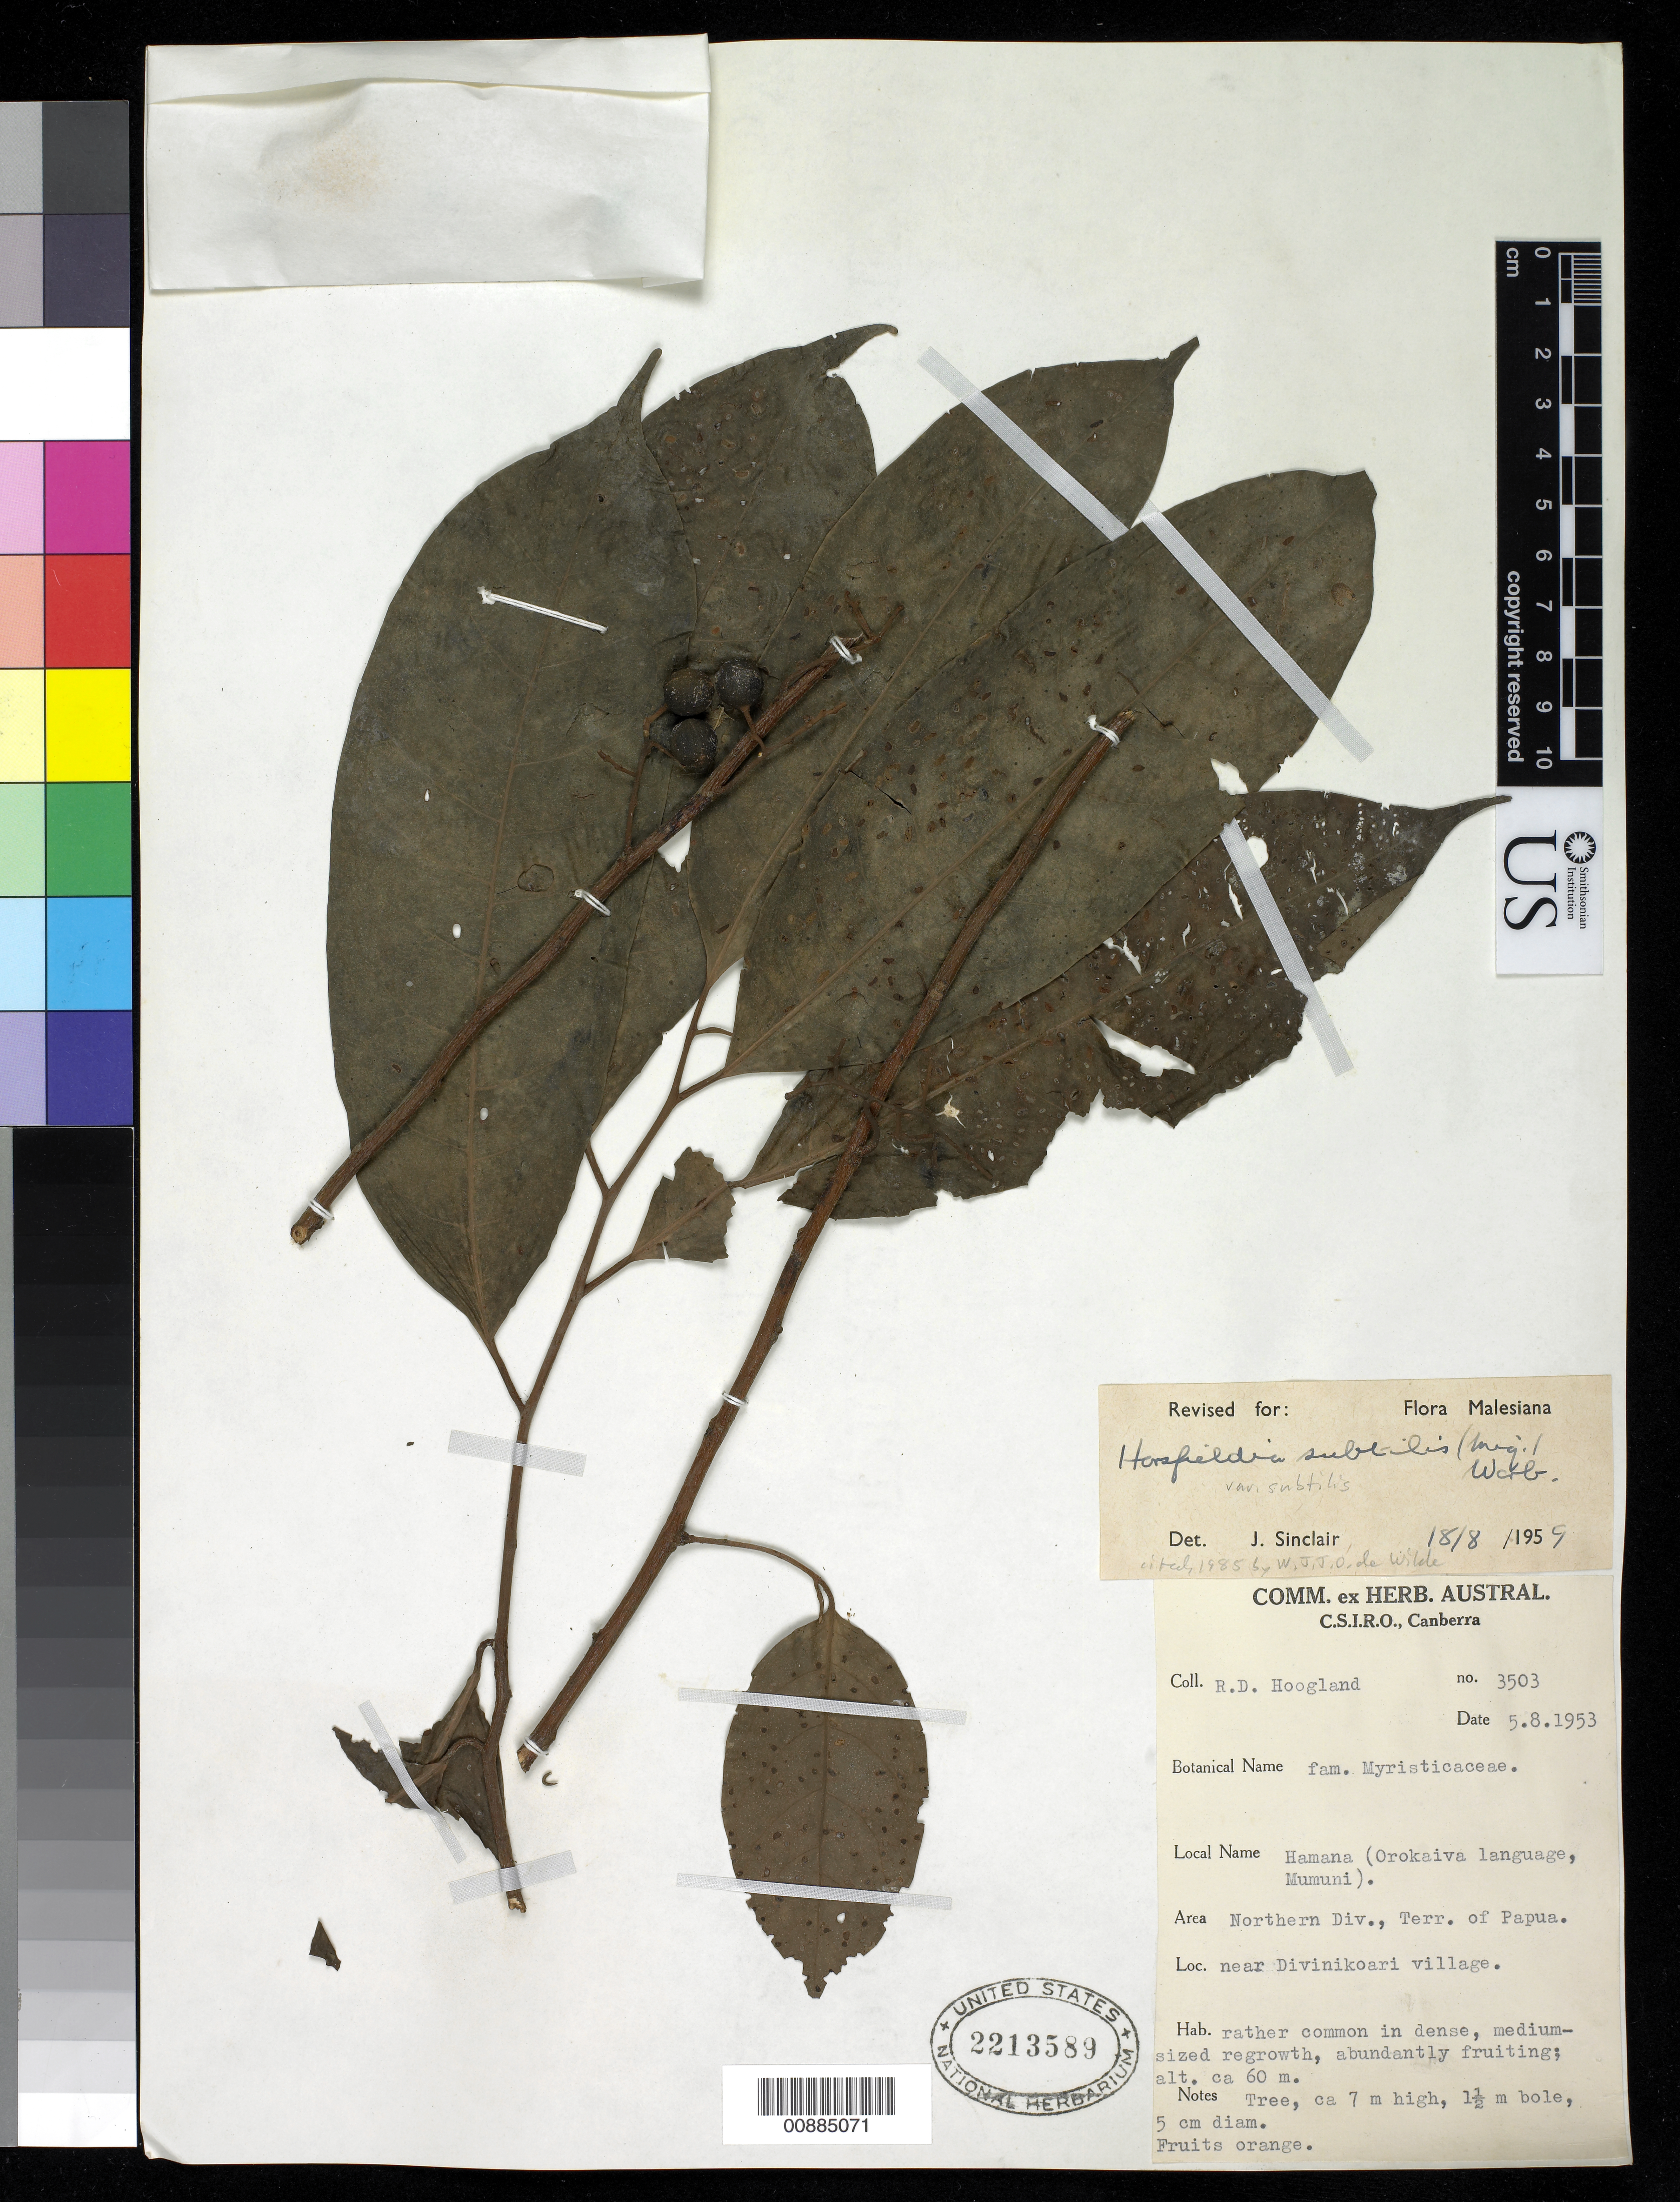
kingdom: Plantae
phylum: Tracheophyta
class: Magnoliopsida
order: Magnoliales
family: Myristicaceae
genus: Horsfieldia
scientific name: Horsfieldia subtilis var. subtilis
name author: Warb.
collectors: R. D. Hoogland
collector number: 3503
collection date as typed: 08 May 1953 or 05 Aug 1953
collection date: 1953-05-08 or 1953-08-05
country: Papua New Guinea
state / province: Northern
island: New Guinea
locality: Near Divinikoari village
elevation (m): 60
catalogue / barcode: US 2213589